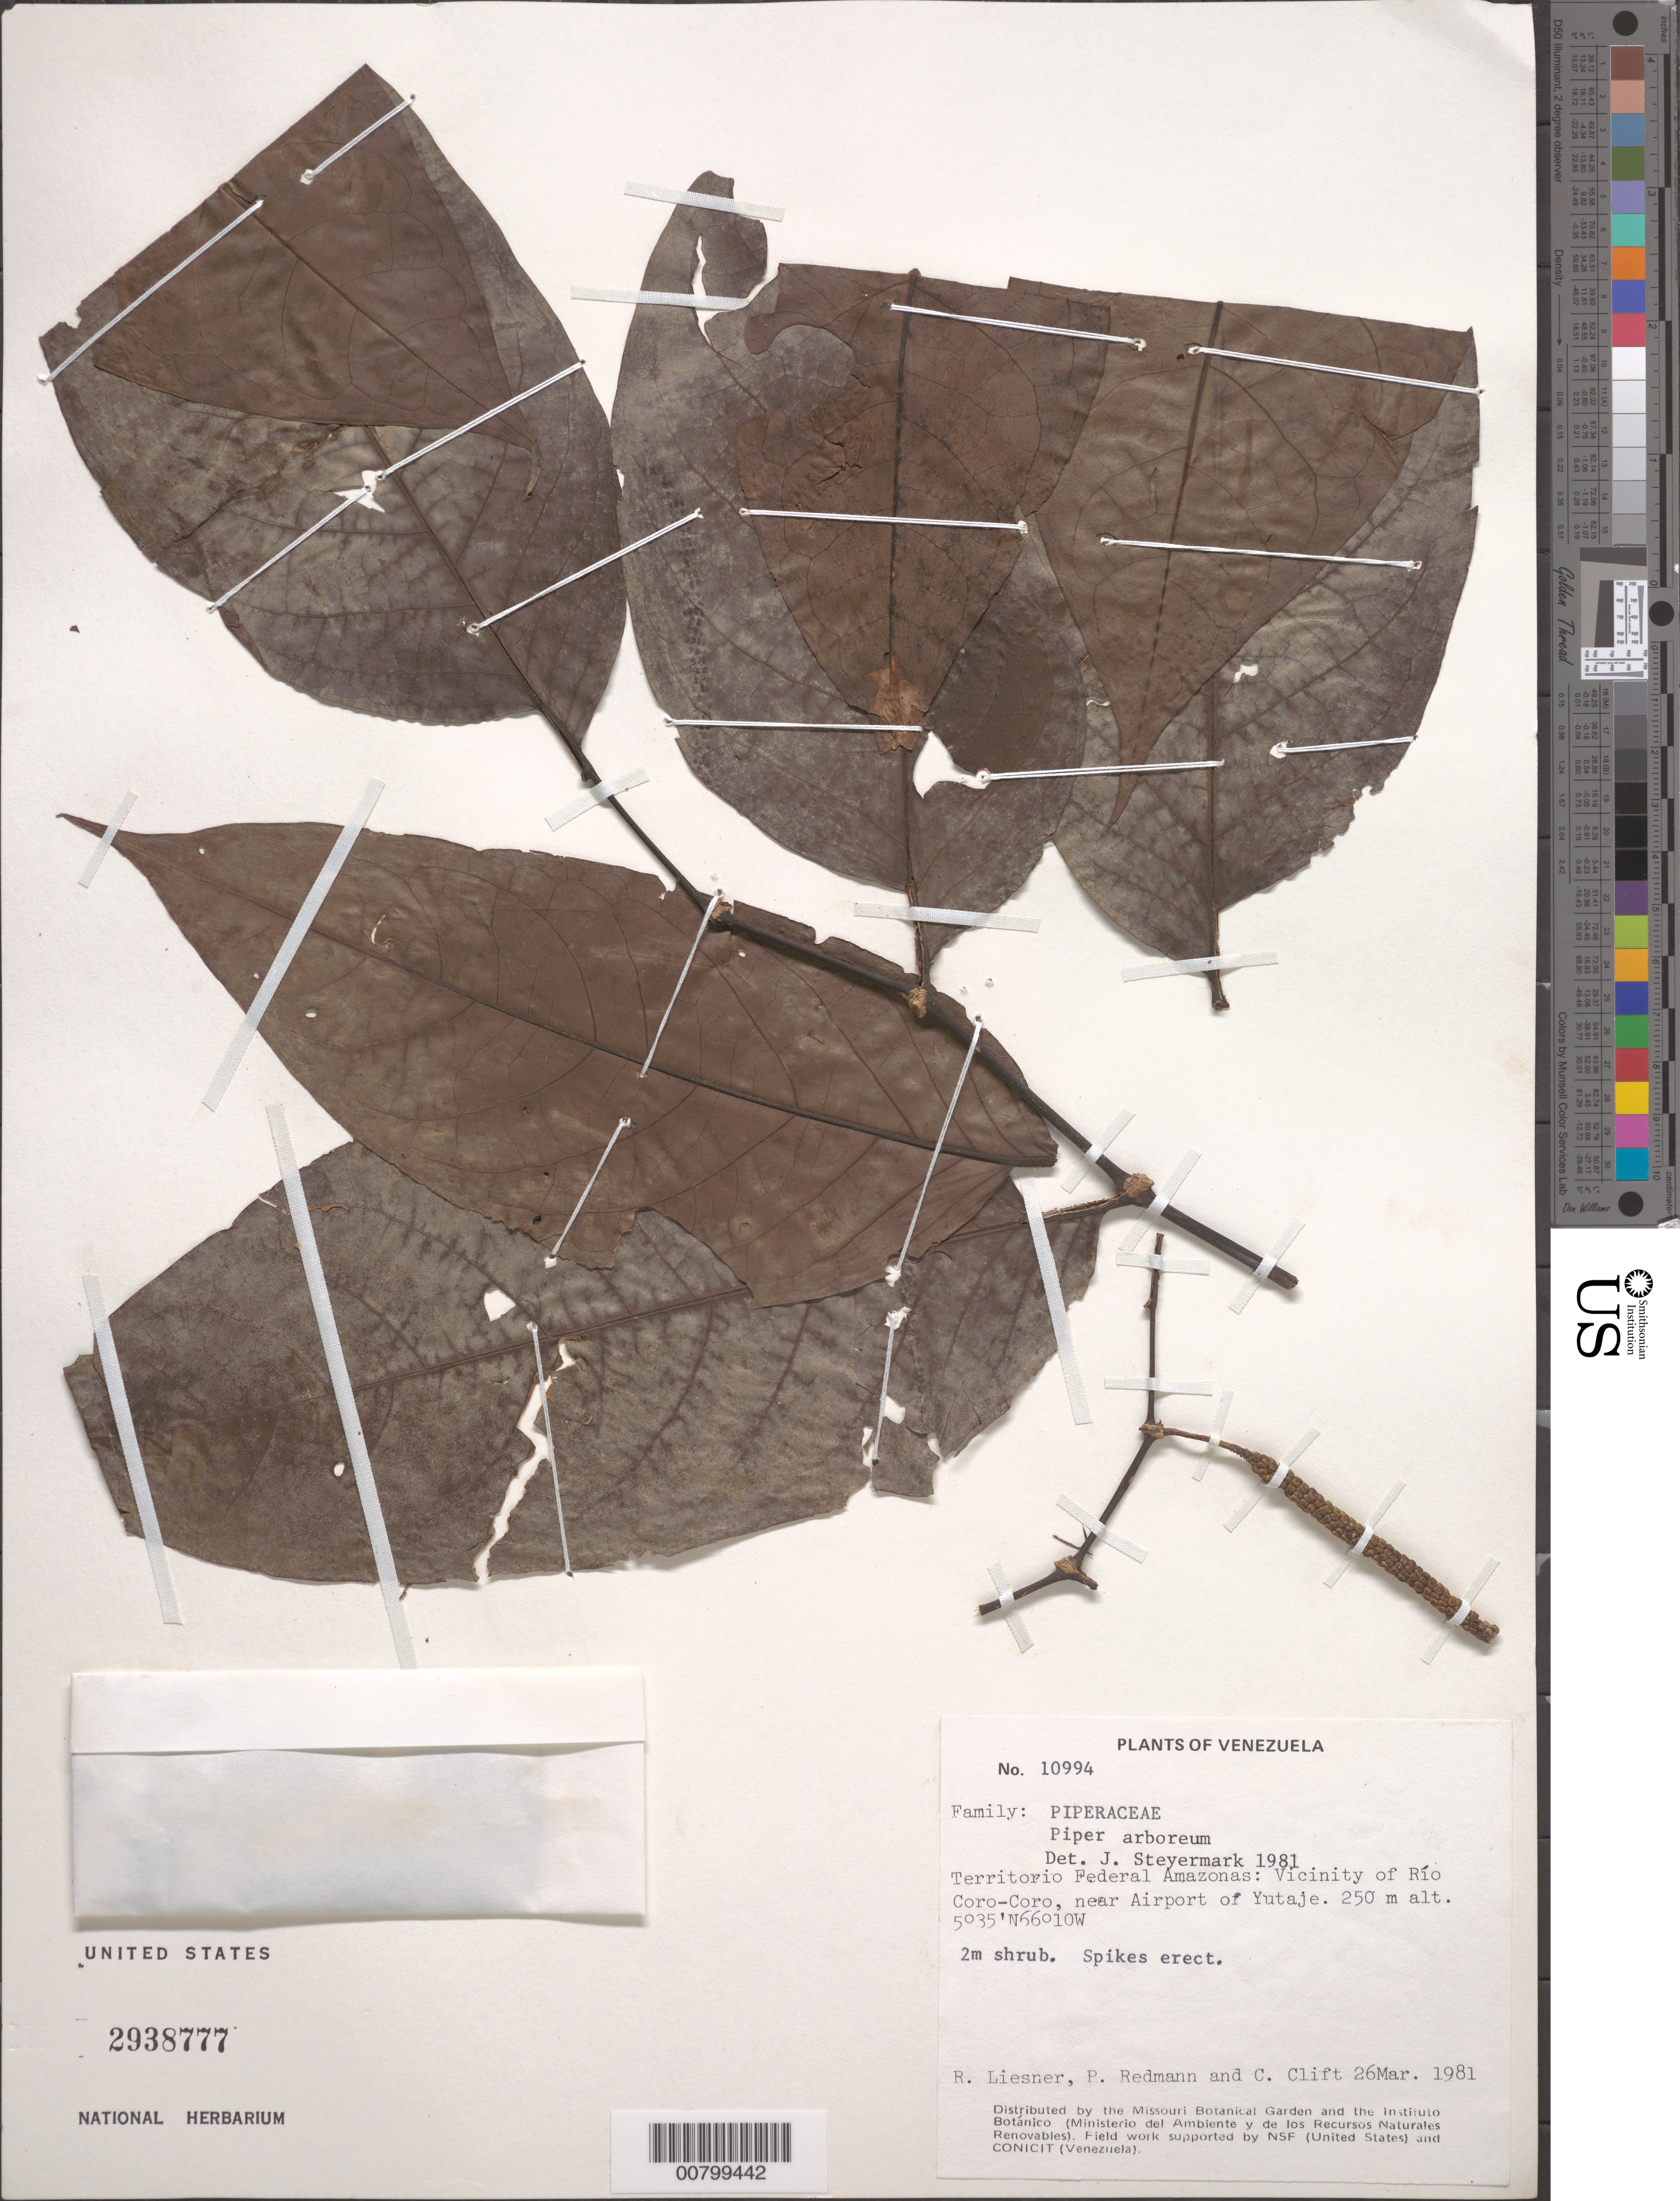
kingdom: Plantae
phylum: Tracheophyta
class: Magnoliopsida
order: Piperales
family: Piperaceae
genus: Piper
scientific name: Piper arboreum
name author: Aubl.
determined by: Steyermark, Julian A., (VEN)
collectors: R. L. Liesner, P. Redmann & C. Clift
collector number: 10994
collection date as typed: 26-Mar-81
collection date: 1981-03-26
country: Venezuela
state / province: Amazonas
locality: Río Coro-Coro, in vicinity of Yutajé airport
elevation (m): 250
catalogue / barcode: US 2938777